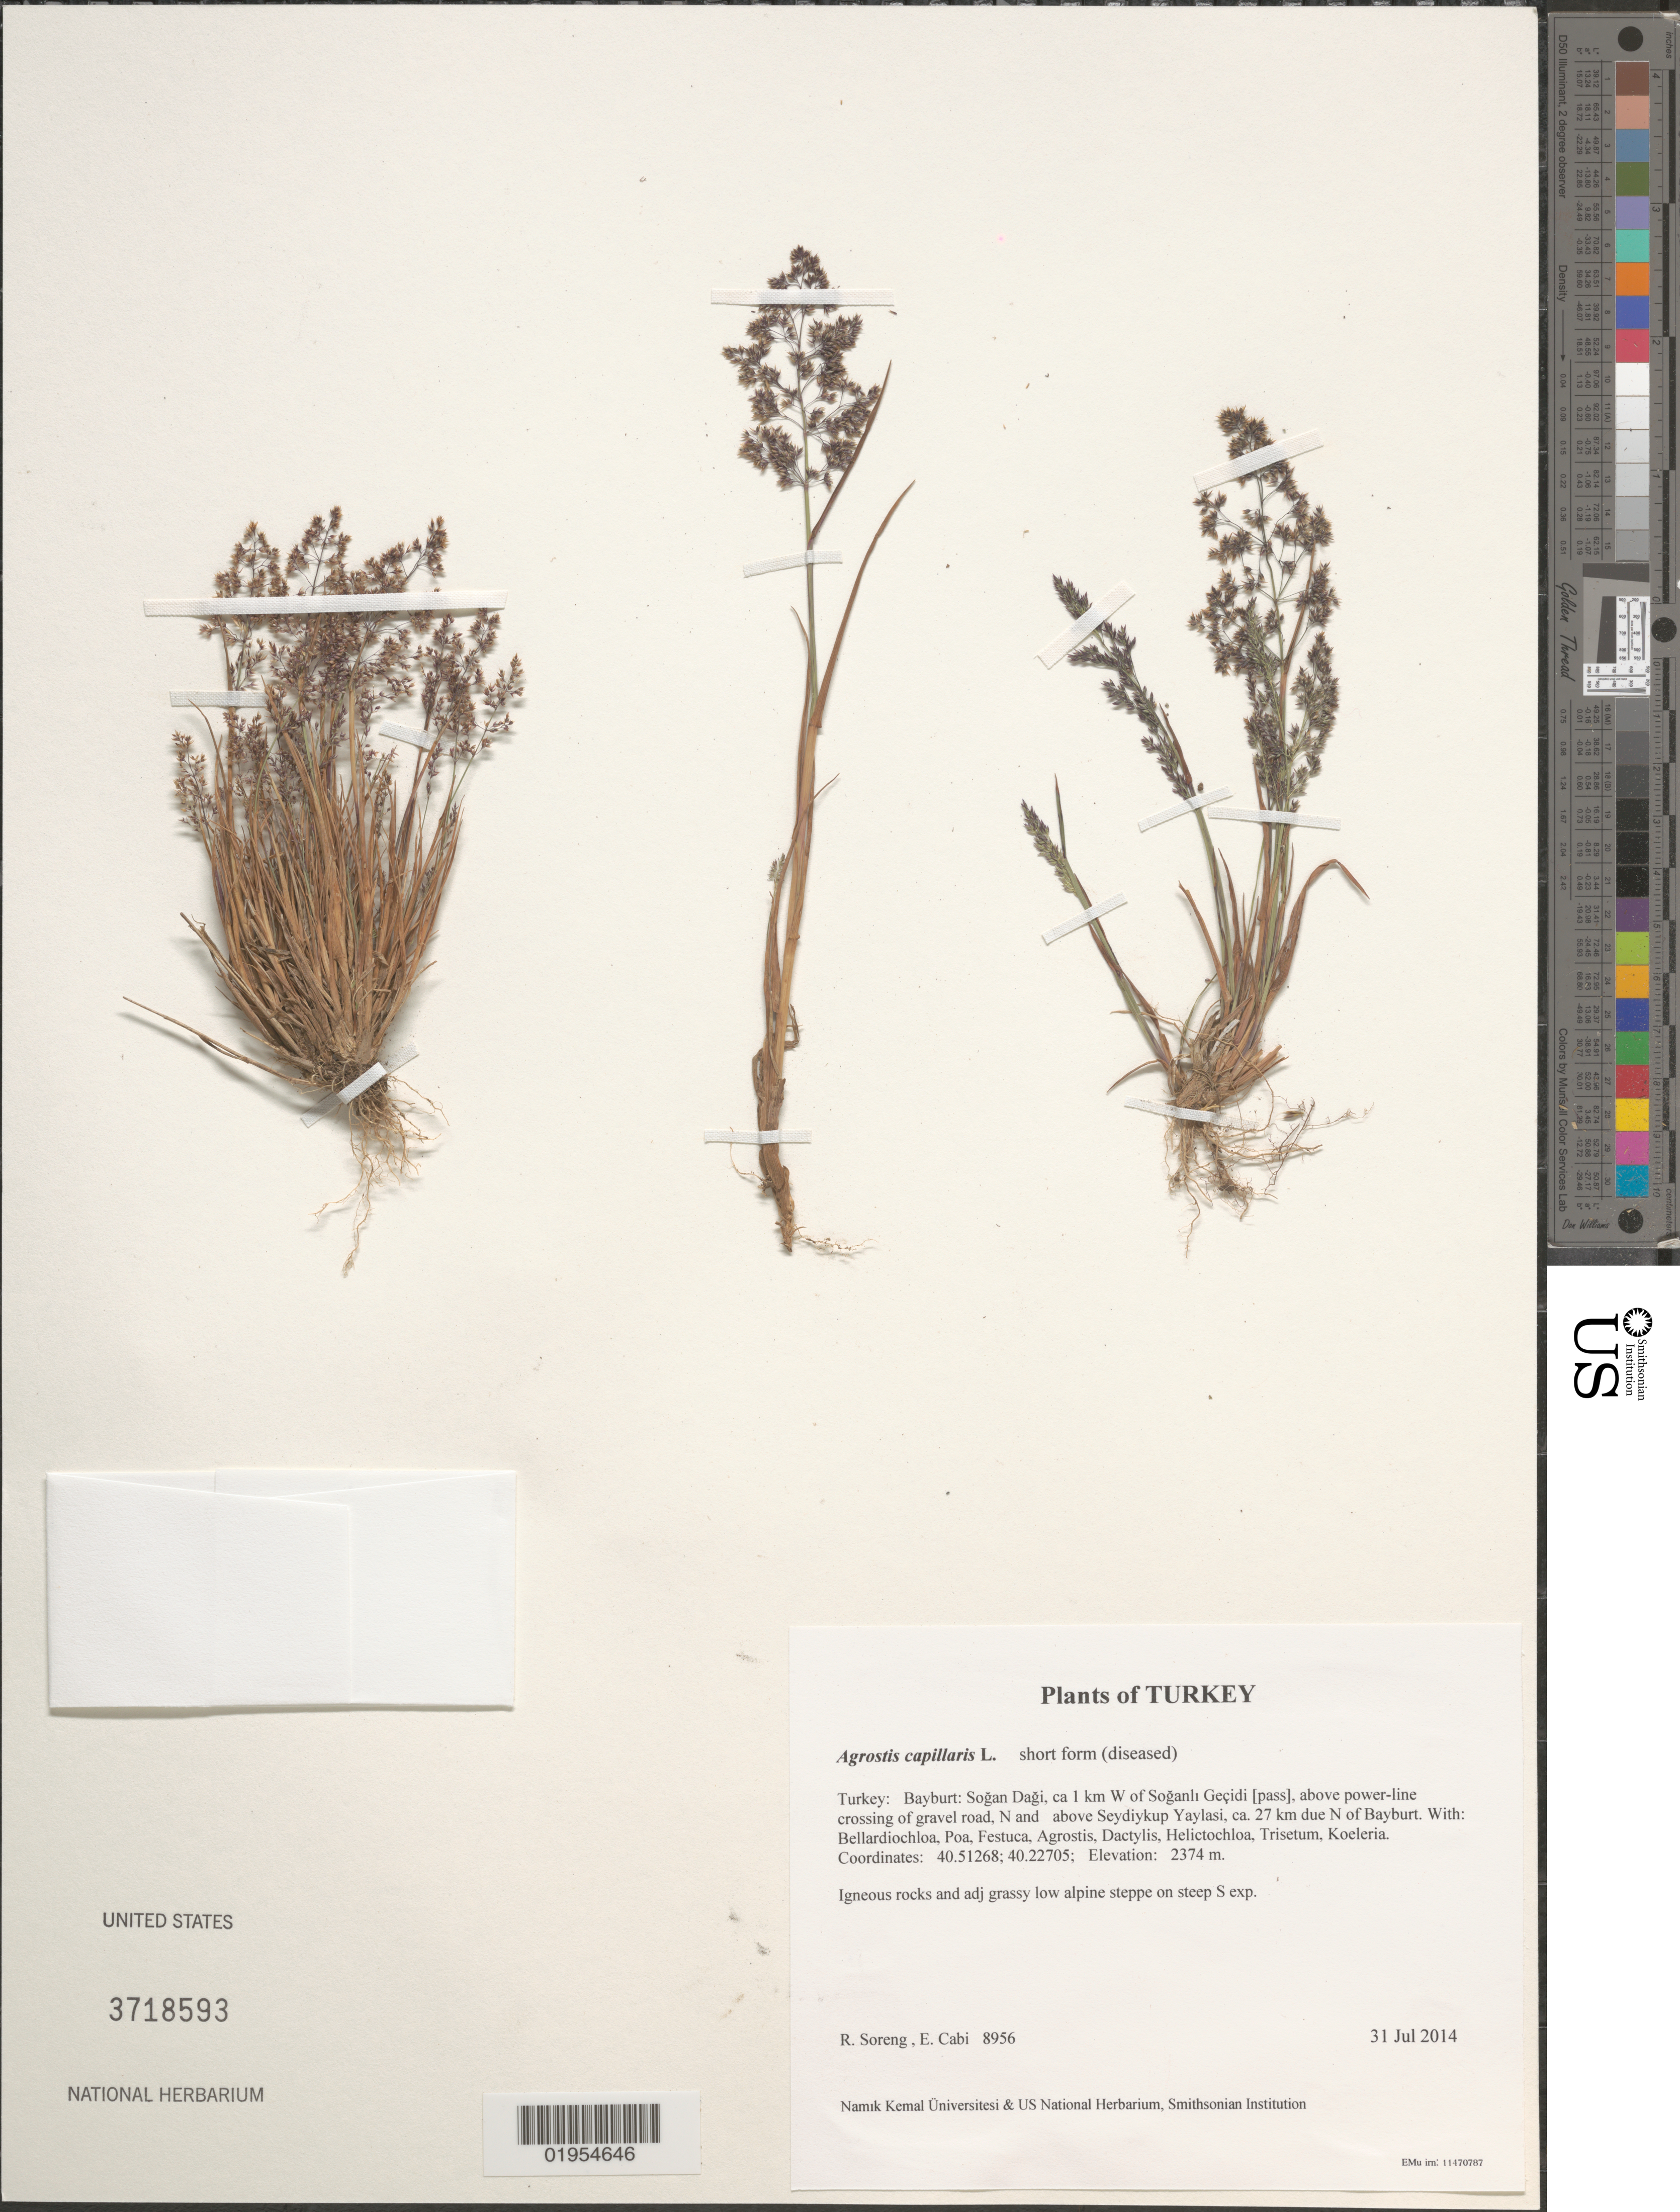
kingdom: Plantae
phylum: Tracheophyta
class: Liliopsida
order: Poales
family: Poaceae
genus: Agrostis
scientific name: Agrostis capillaris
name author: L.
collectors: R. J. Soreng & E. Cabi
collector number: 8956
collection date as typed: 31 Jul 2014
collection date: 2014-07-31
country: Turkey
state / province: Bayburt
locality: Sogan Dagi, ca 1 km W of Soganli Gecidi [pass], above power-line crossing of gravel road, N and above Seydiykup Yaylasi, ca. 27 km due N of Bayburt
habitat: Igneous rocks and adj grassy low alpine steppe on steep S exp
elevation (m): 2374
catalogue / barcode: US 3718593